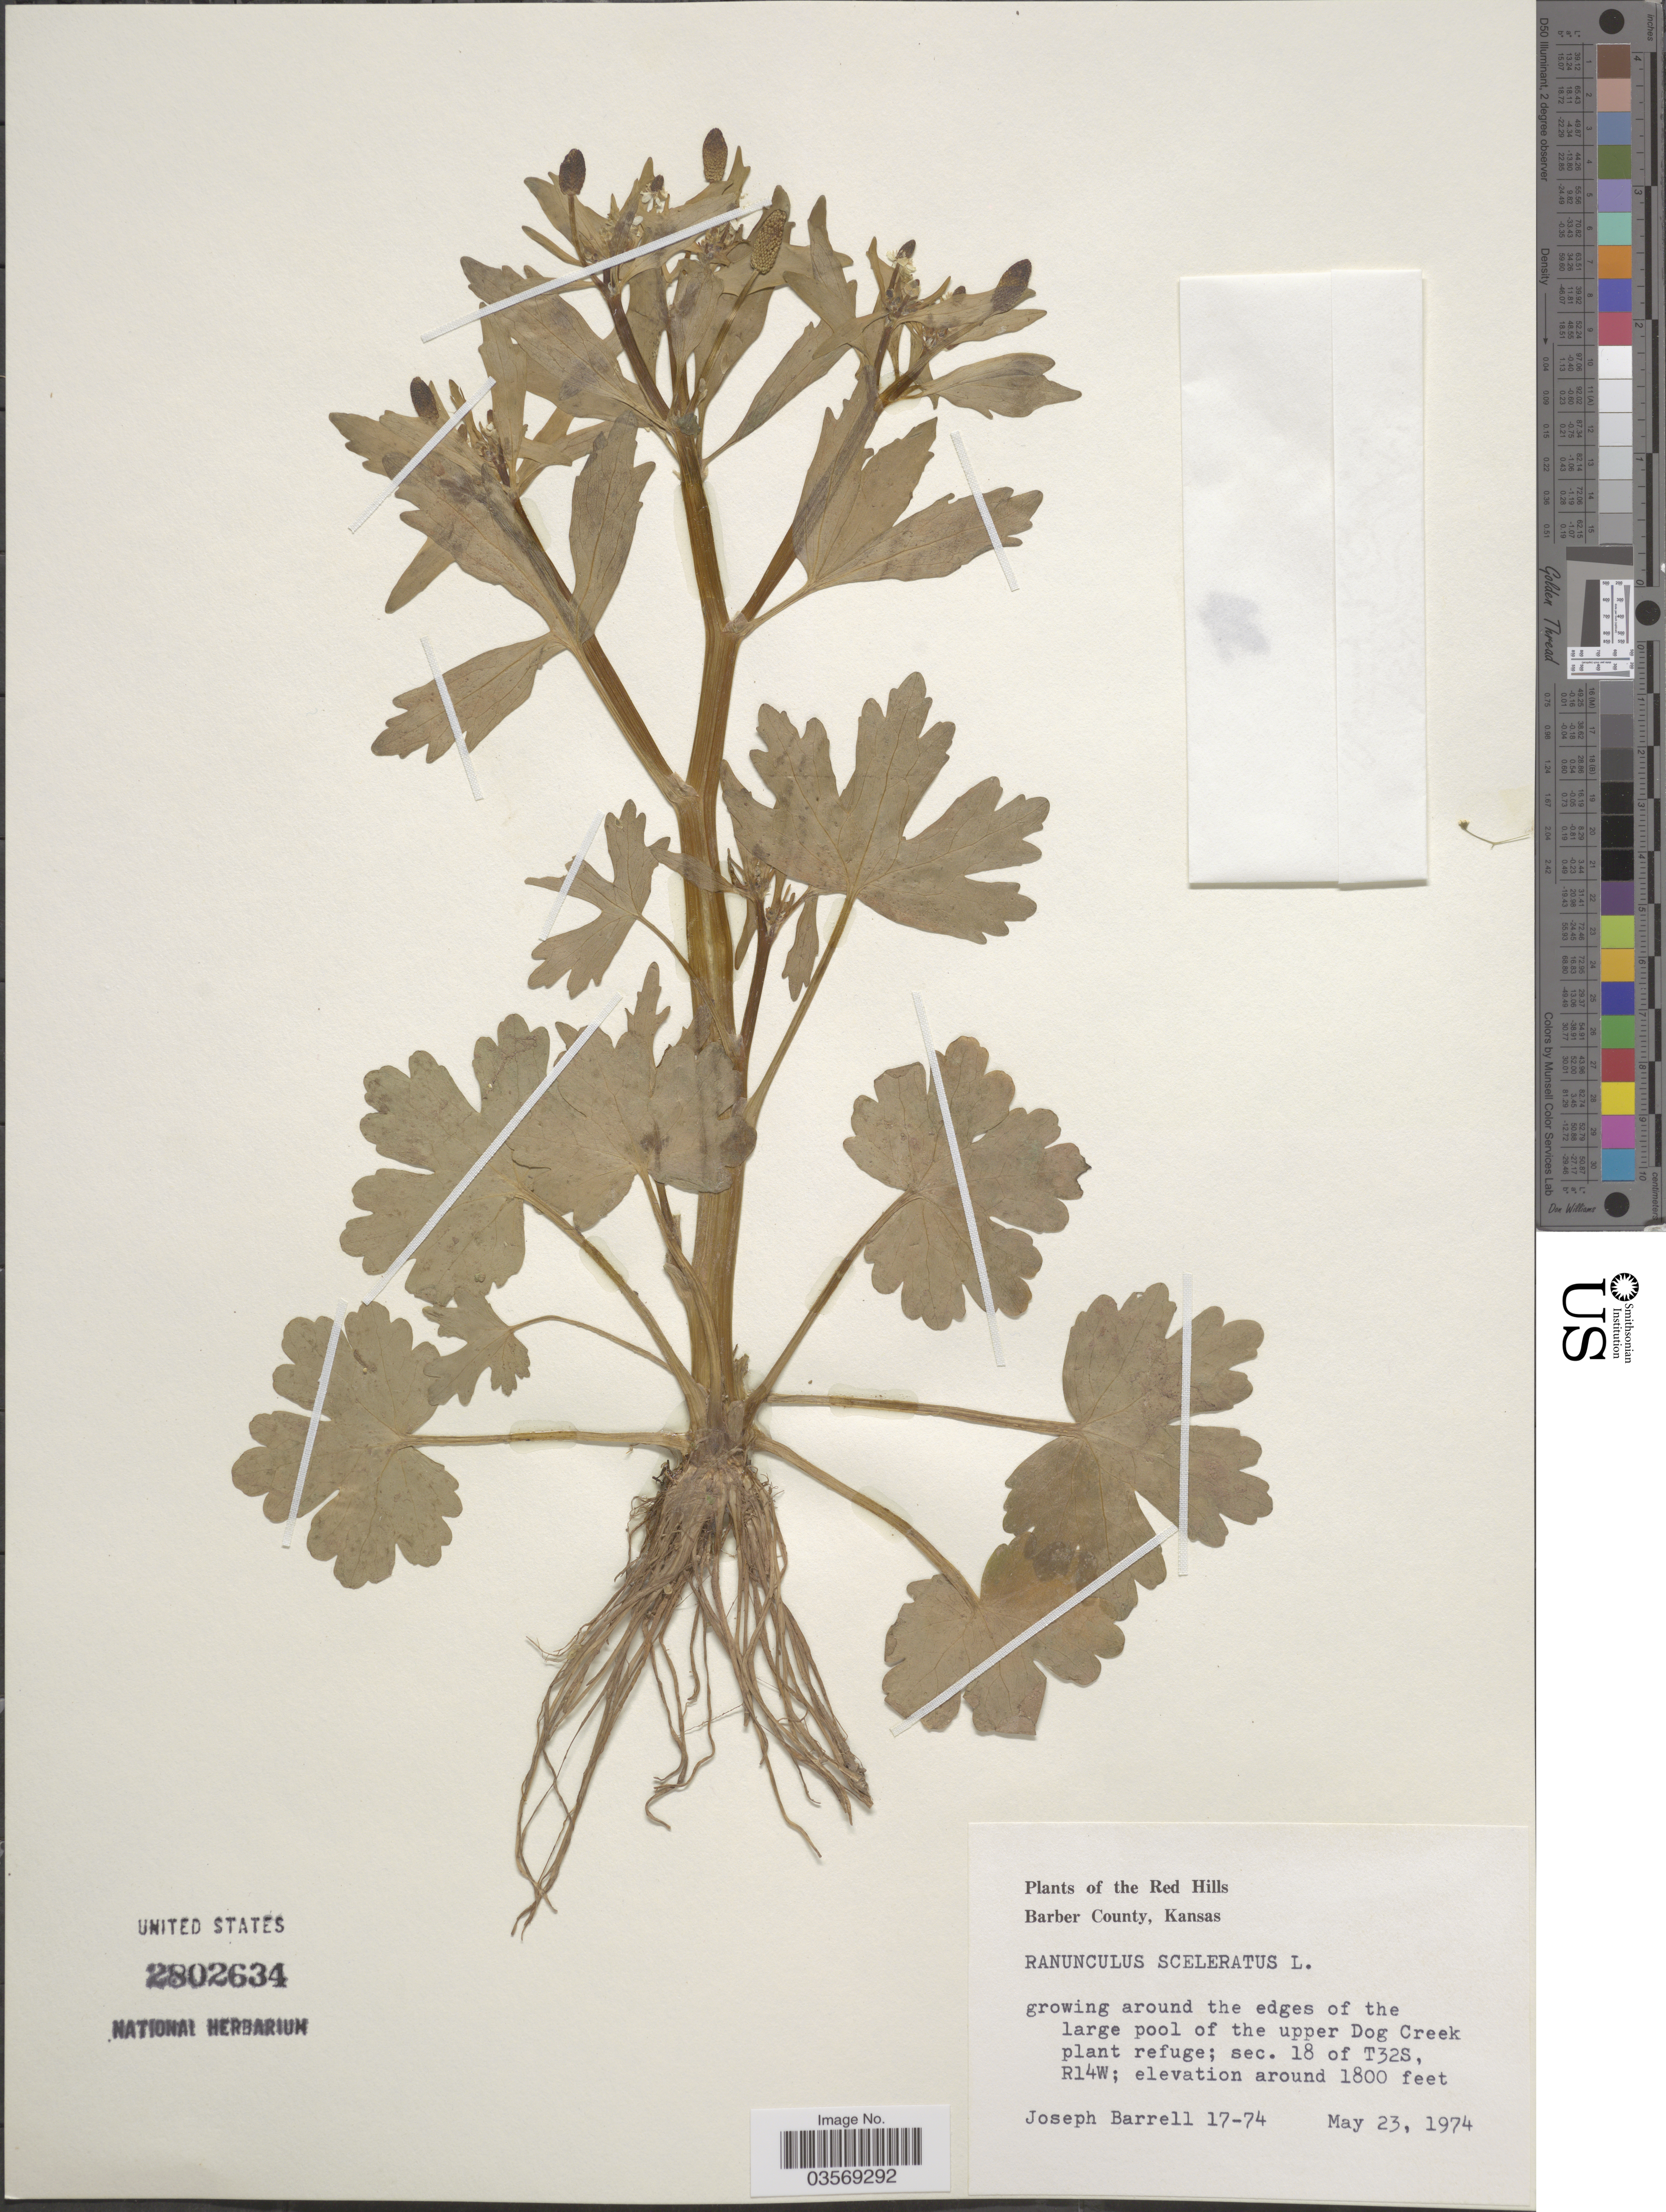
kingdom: Plantae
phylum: Tracheophyta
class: Magnoliopsida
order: Ranunculales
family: Ranunculaceae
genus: Ranunculus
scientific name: Ranunculus sceleratus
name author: L.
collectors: J. Barrell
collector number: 17-74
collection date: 1974-05-23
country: United States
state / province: Kansas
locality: The Red Hills. Barber County. The upper Dog Creek plant refuge; sec. 18 of T32S, R14W.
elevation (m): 549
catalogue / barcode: US 2802634